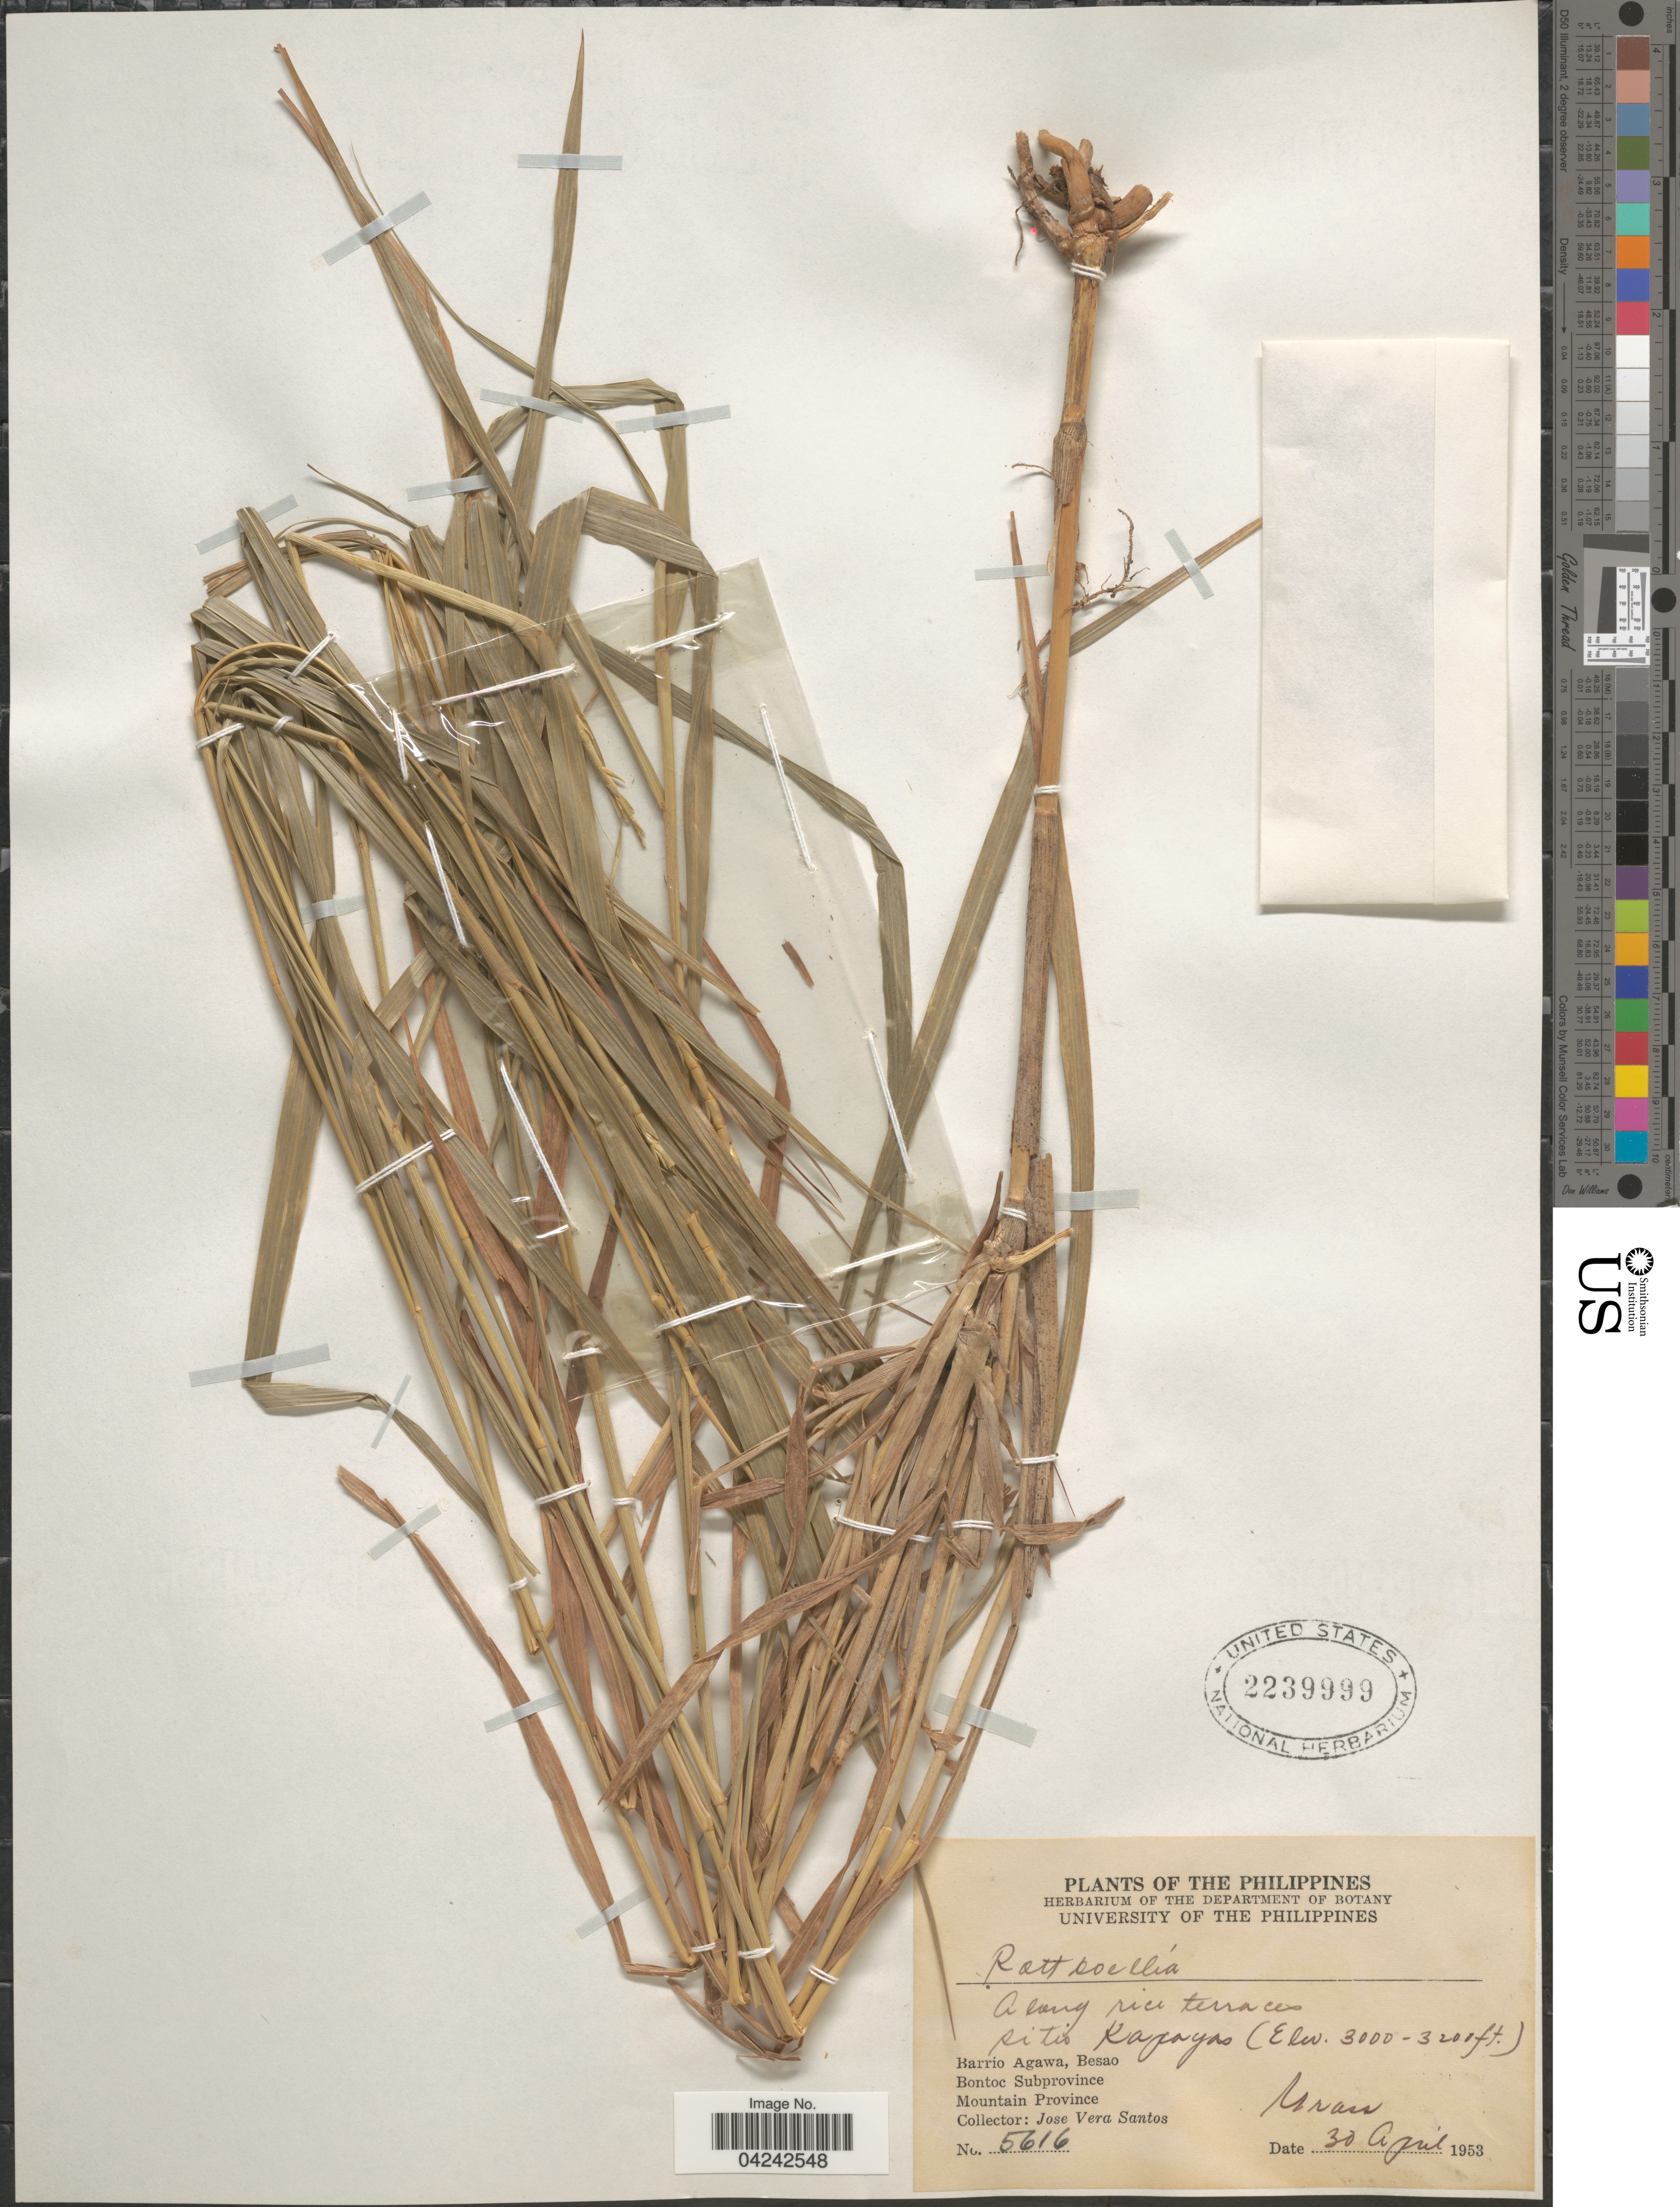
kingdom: Plantae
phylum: Tracheophyta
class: Liliopsida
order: Poales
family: Poaceae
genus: Rottboellia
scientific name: Rottboellia sp.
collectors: J. Vera Santos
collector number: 5616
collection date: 1953-04-30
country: Philippines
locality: Along rice terraces. Sitio Kapayas. Barrio Agawam Besao. Bontoc Subprovince. Mountain Province.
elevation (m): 914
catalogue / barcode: US 2239999